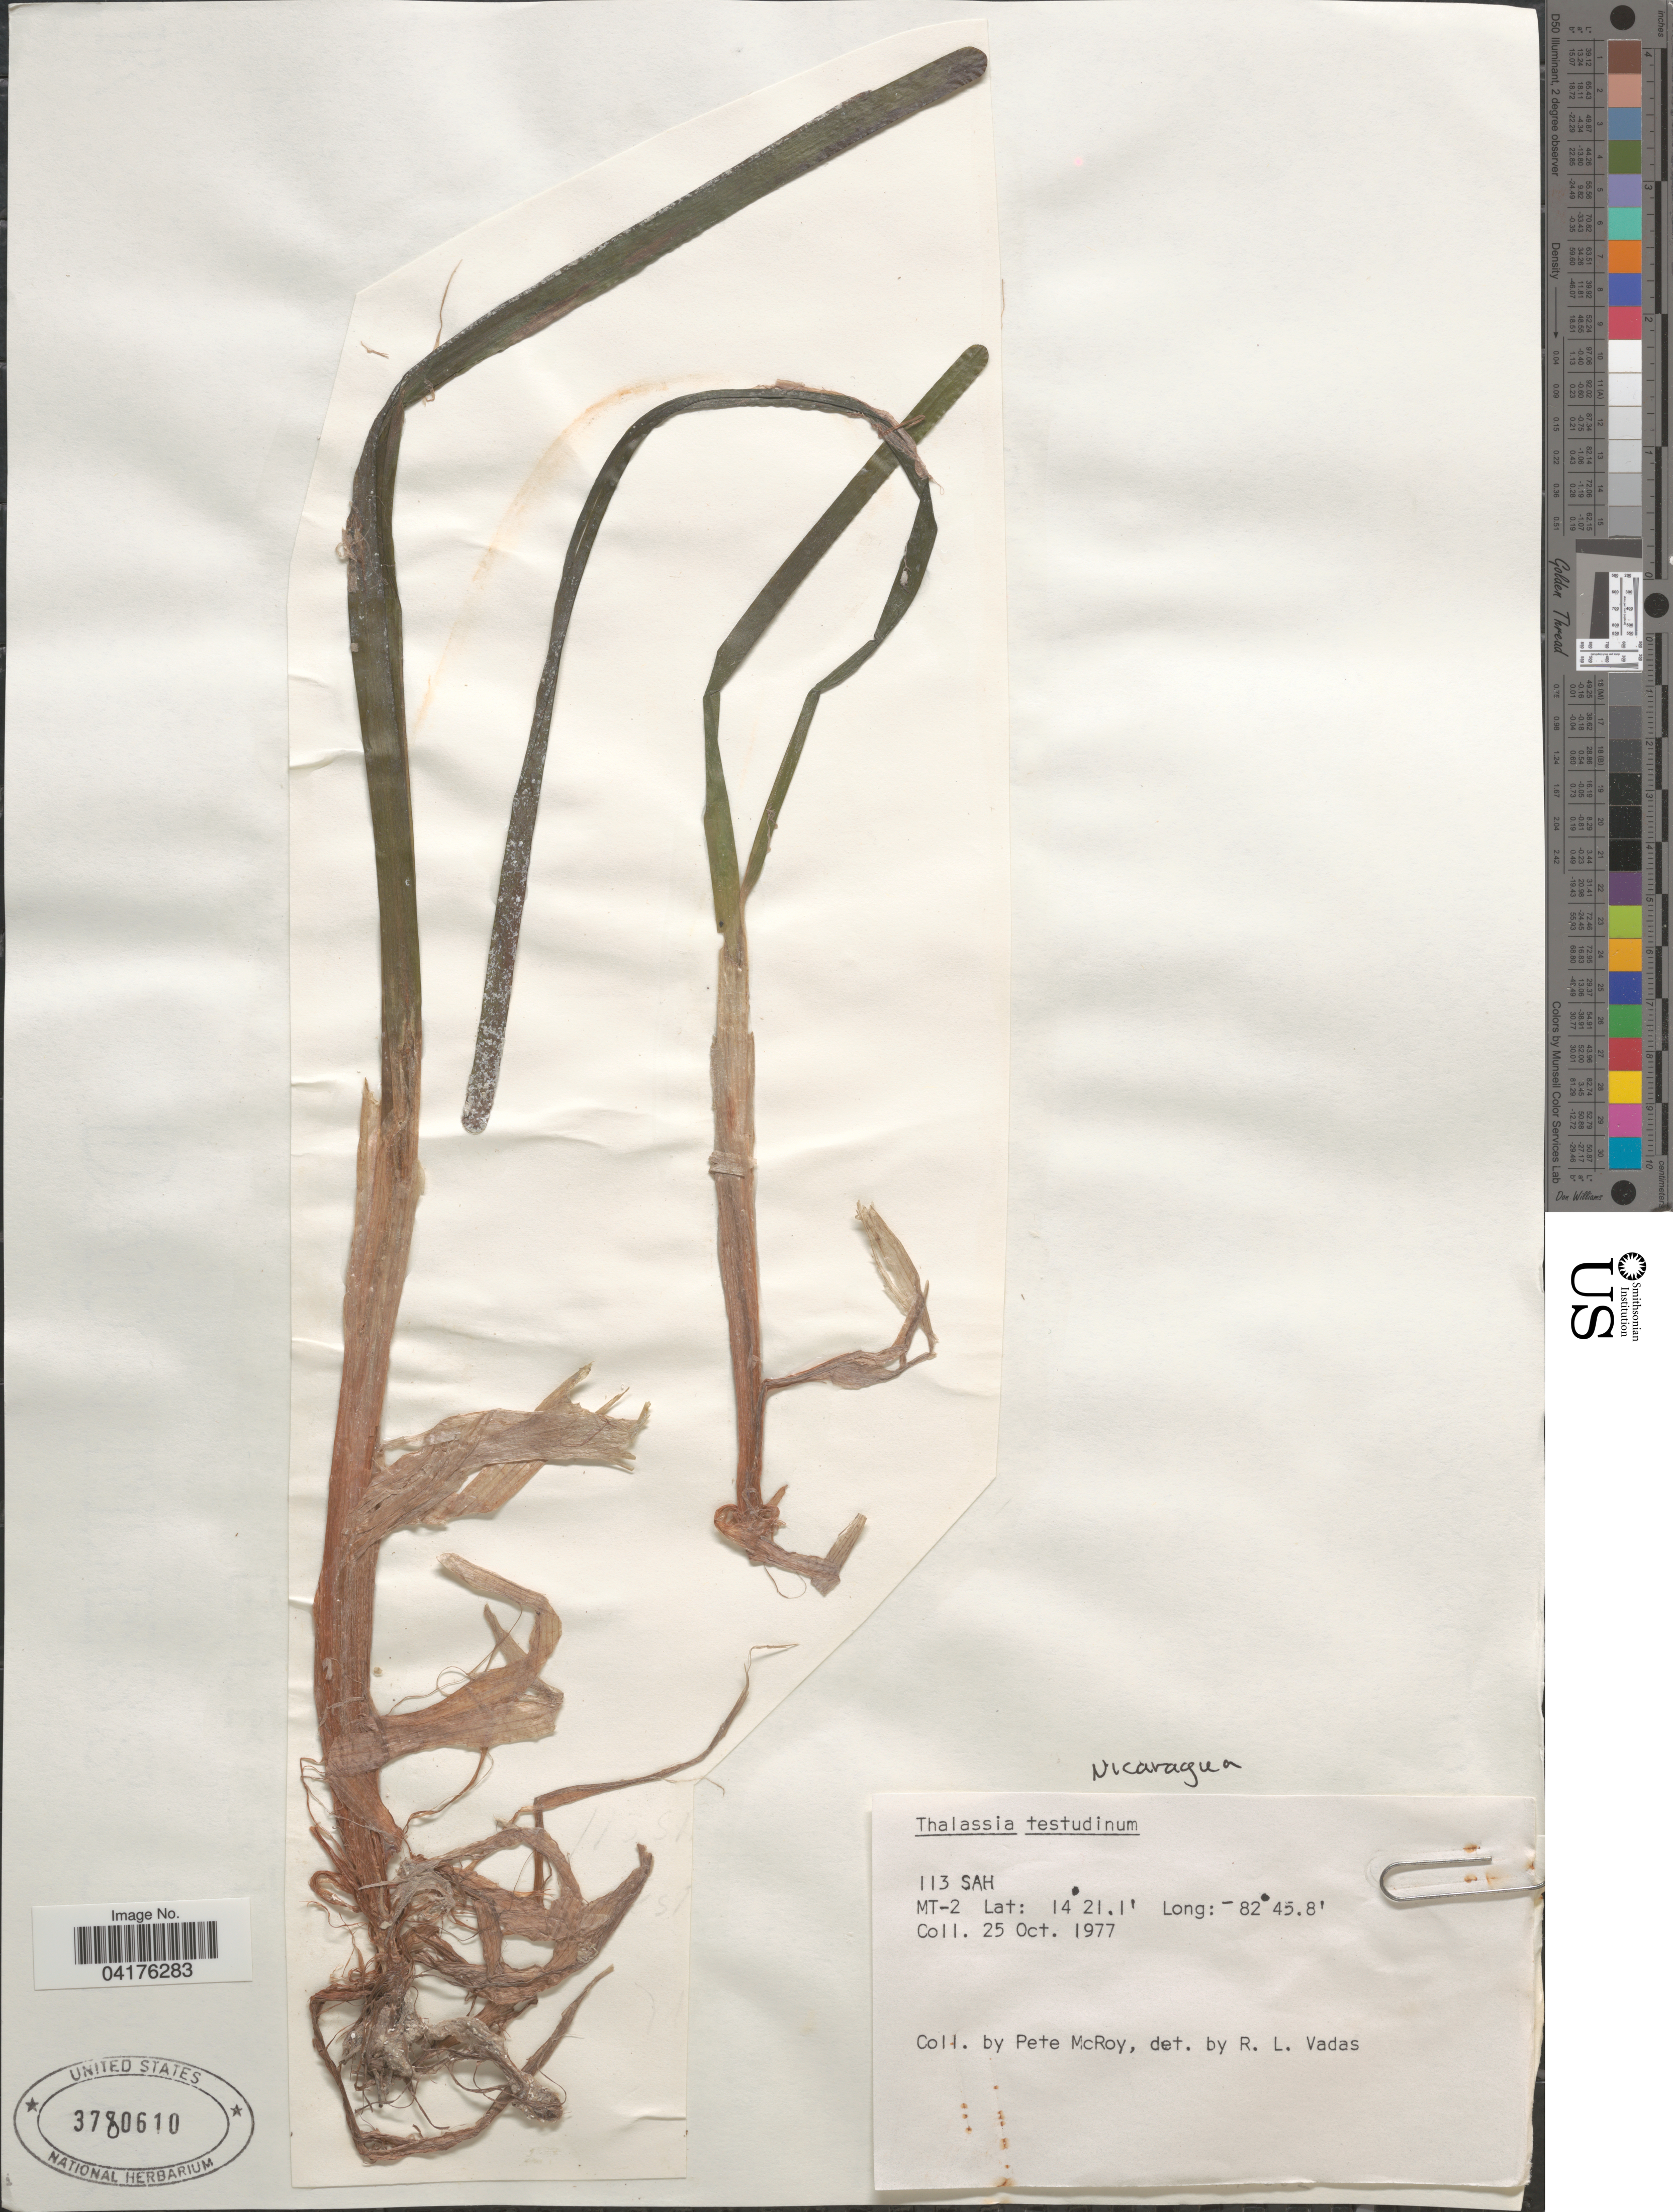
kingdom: Plantae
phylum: Tracheophyta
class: Liliopsida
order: Alismatales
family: Hydrocharitaceae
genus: Thalassia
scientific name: Thalassia testudinum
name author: Banks & Sol. ex K.D. Koenig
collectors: P. McRoy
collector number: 113SAH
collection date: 1977-10-25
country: Nicaragua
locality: MT-2.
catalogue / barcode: US 3780610